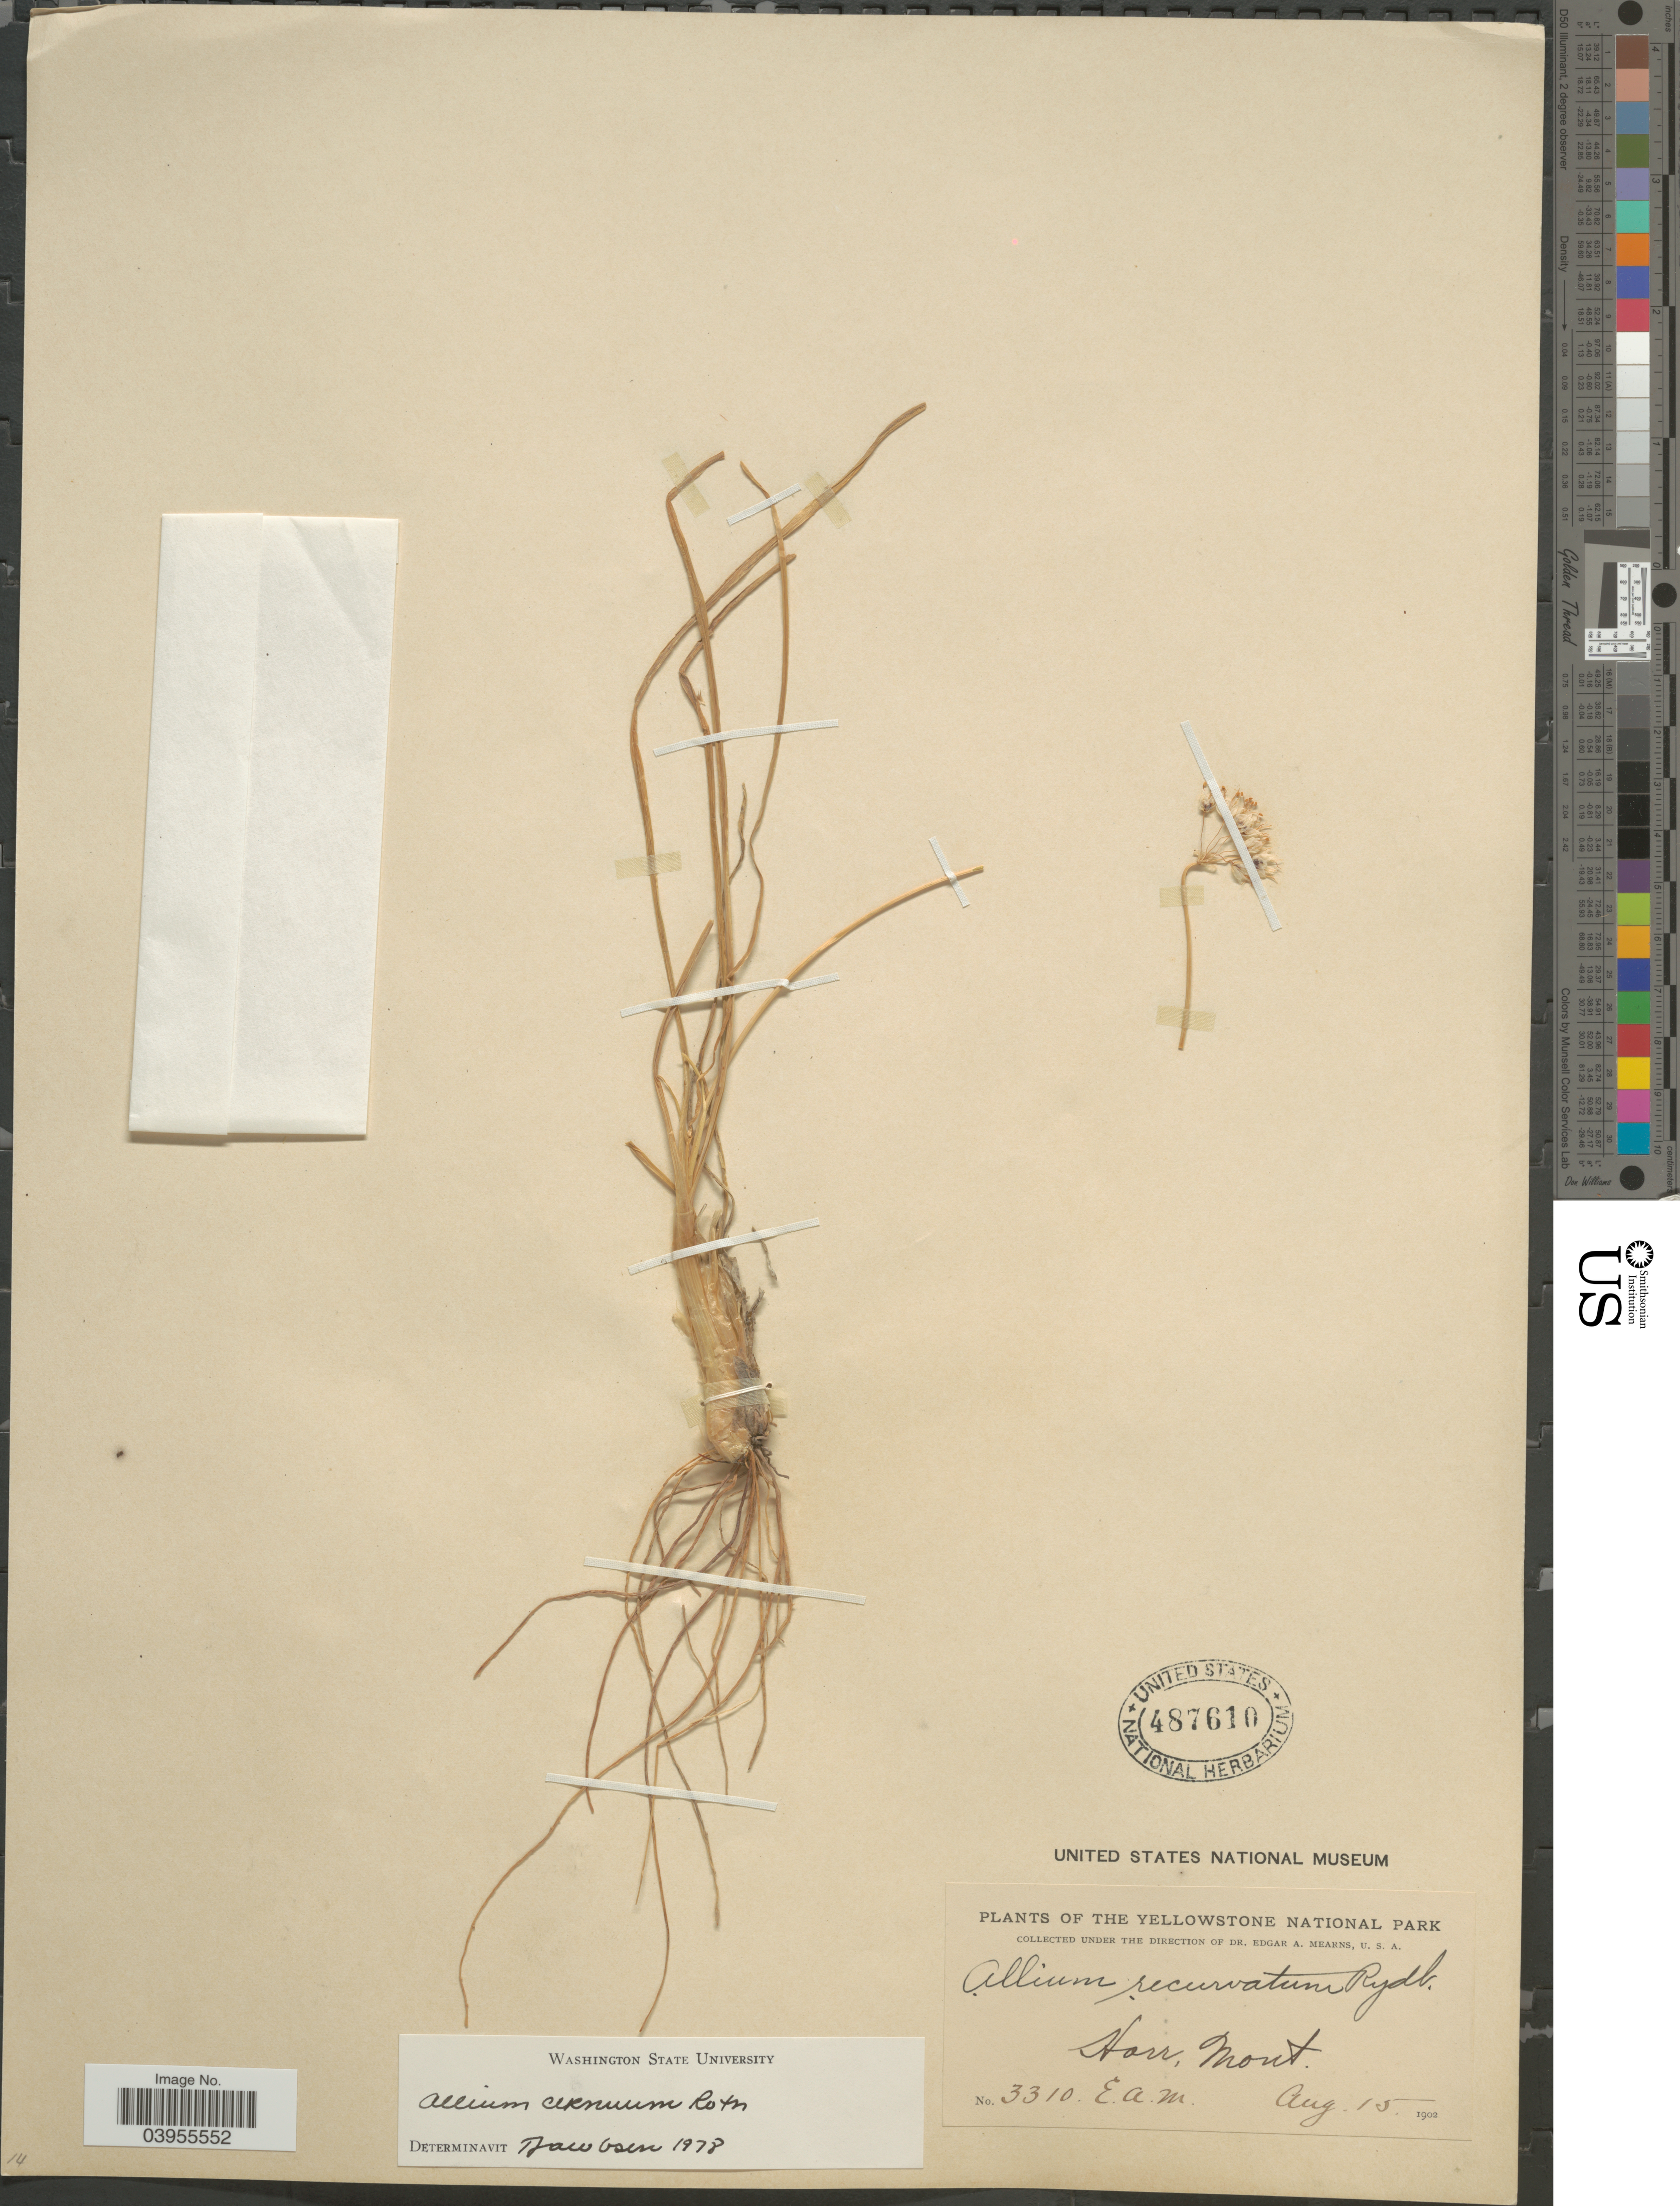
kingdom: Plantae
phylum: Tracheophyta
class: Liliopsida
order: Asparagales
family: Amaryllidaceae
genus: Allium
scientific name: Allium cernuum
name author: Roth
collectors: E. A. Mearns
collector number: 3310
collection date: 1902-08-15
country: United States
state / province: Montana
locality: Yellowstone National Park. Horr.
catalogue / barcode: US 487610